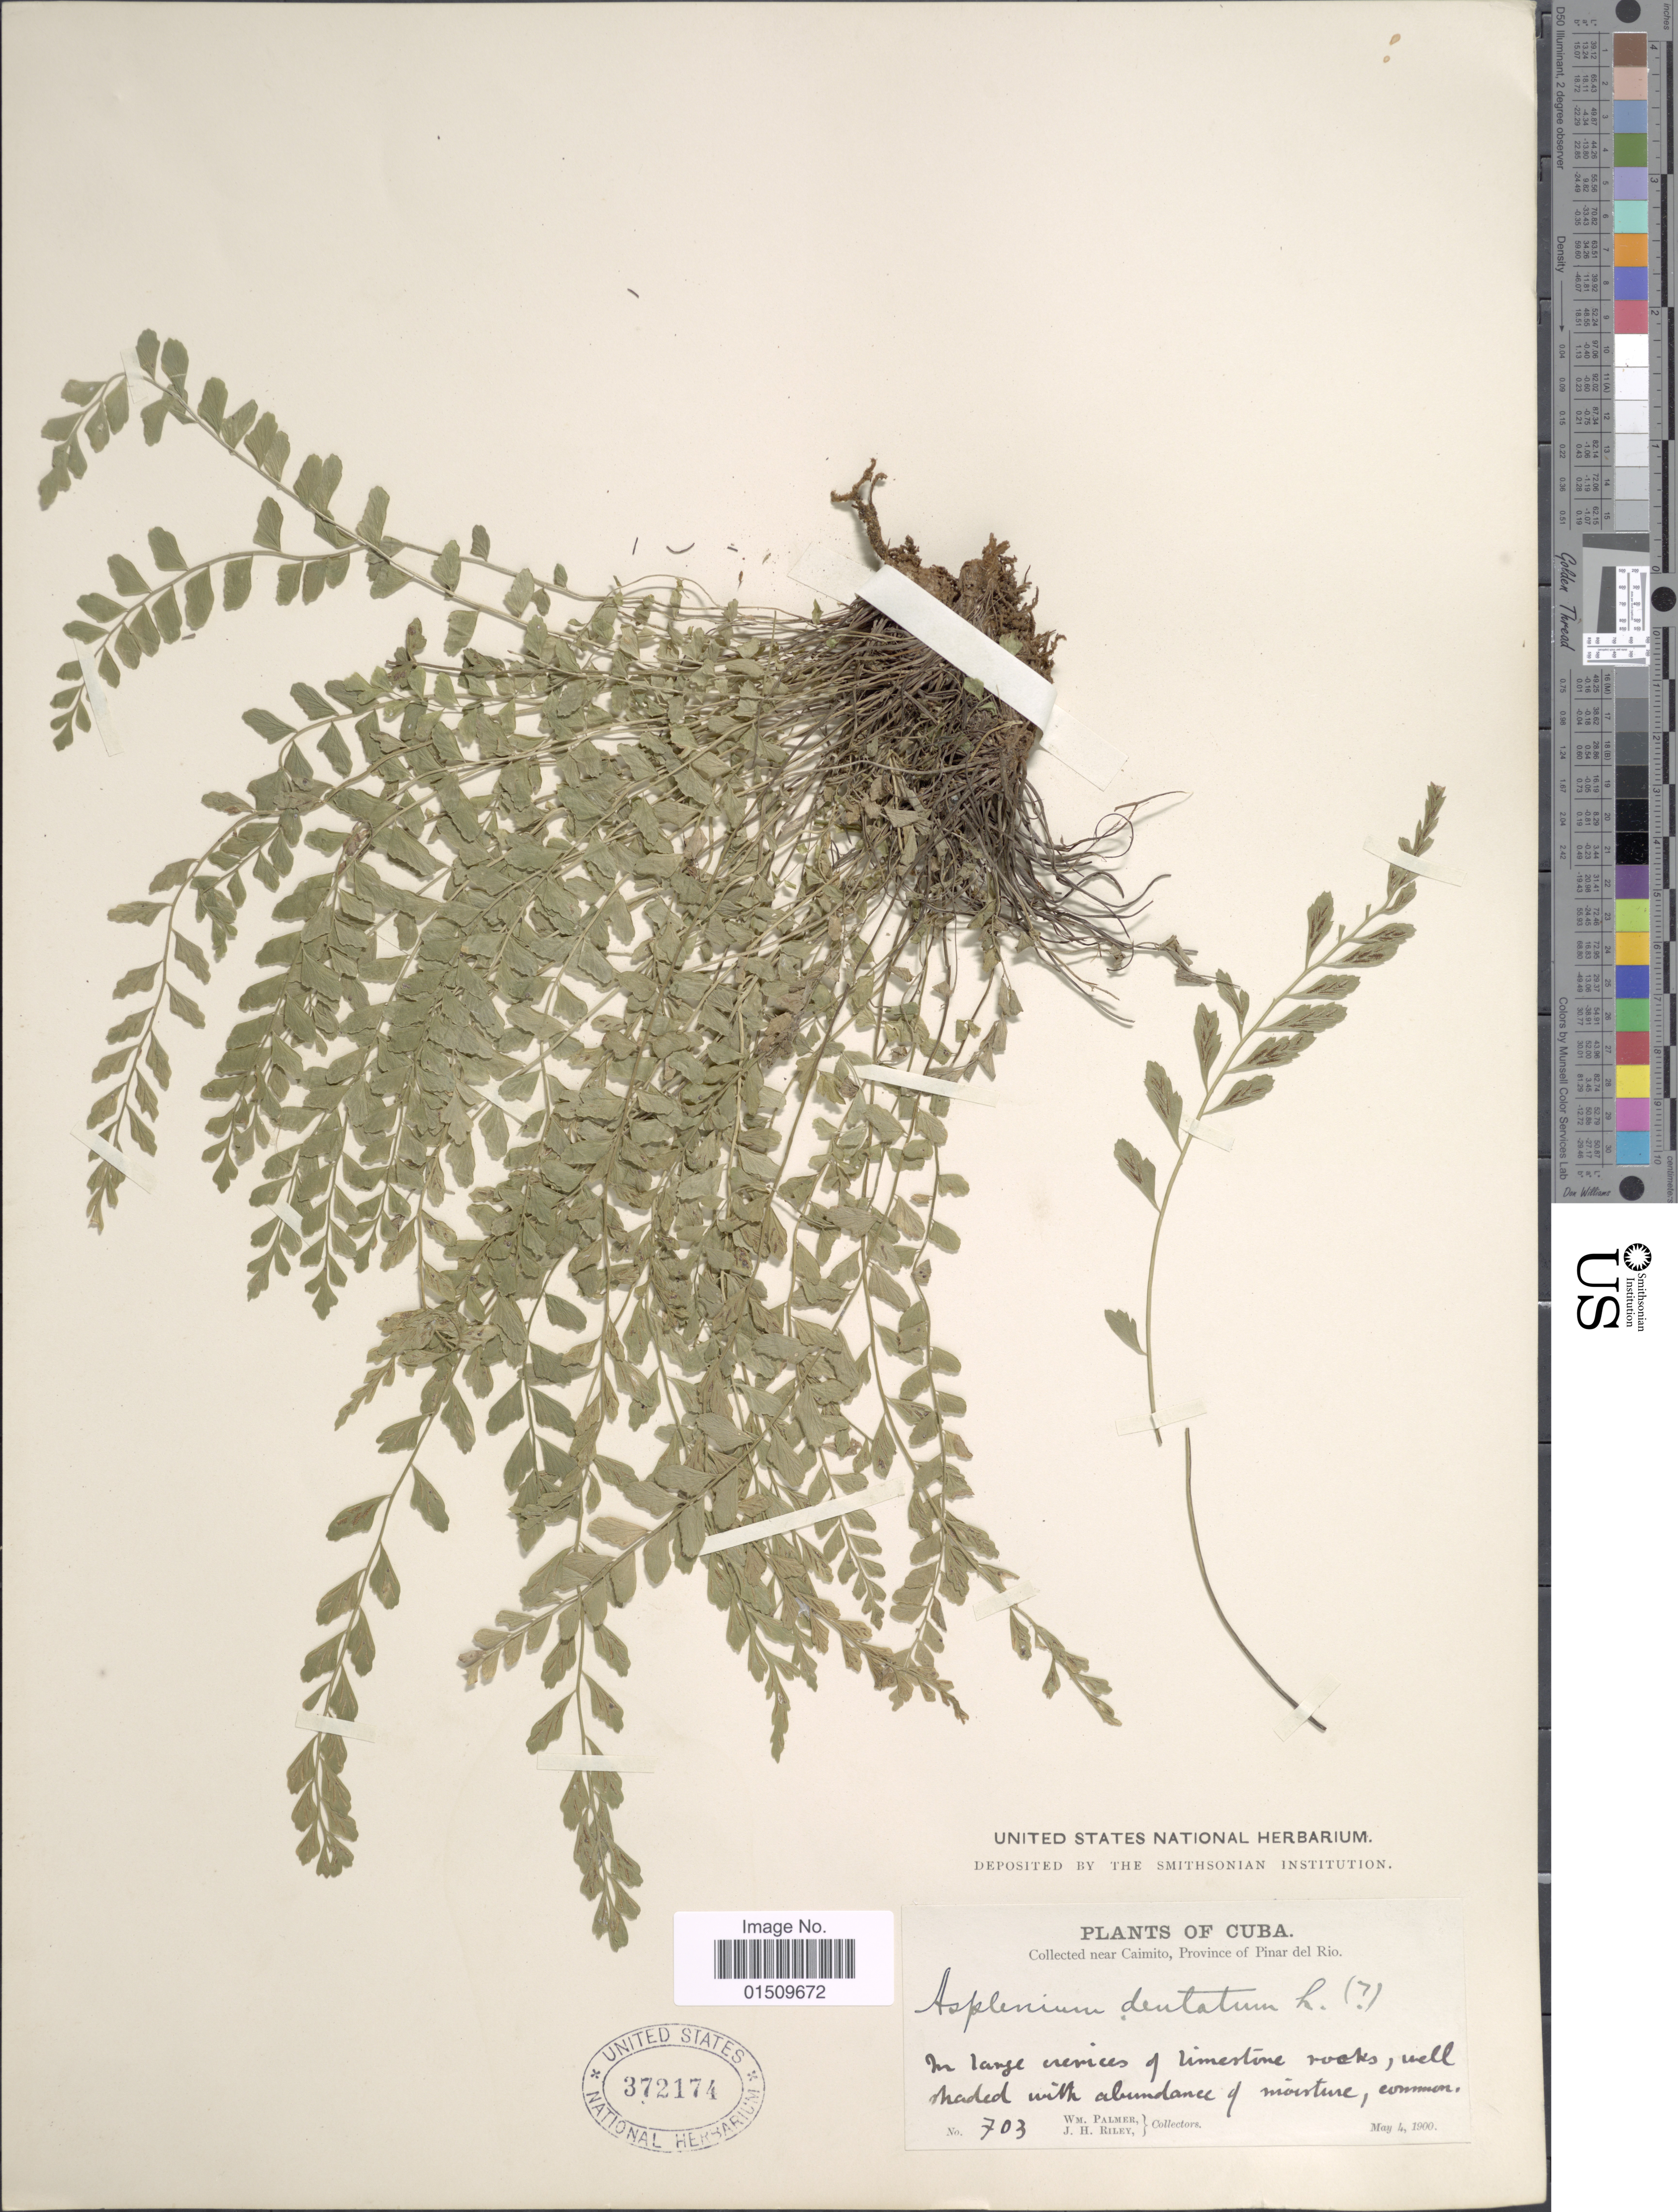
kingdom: Plantae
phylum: Tracheophyta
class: Polypodiopsida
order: Polypodiales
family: Aspleniaceae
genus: Asplenium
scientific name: Asplenium trichomanes-dentatum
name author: L.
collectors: W. Palmer & J. H. Riley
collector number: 703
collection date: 1900-05-04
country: Cuba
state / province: Pinar del Río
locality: Cuba, near Caimito.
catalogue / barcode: US 372174